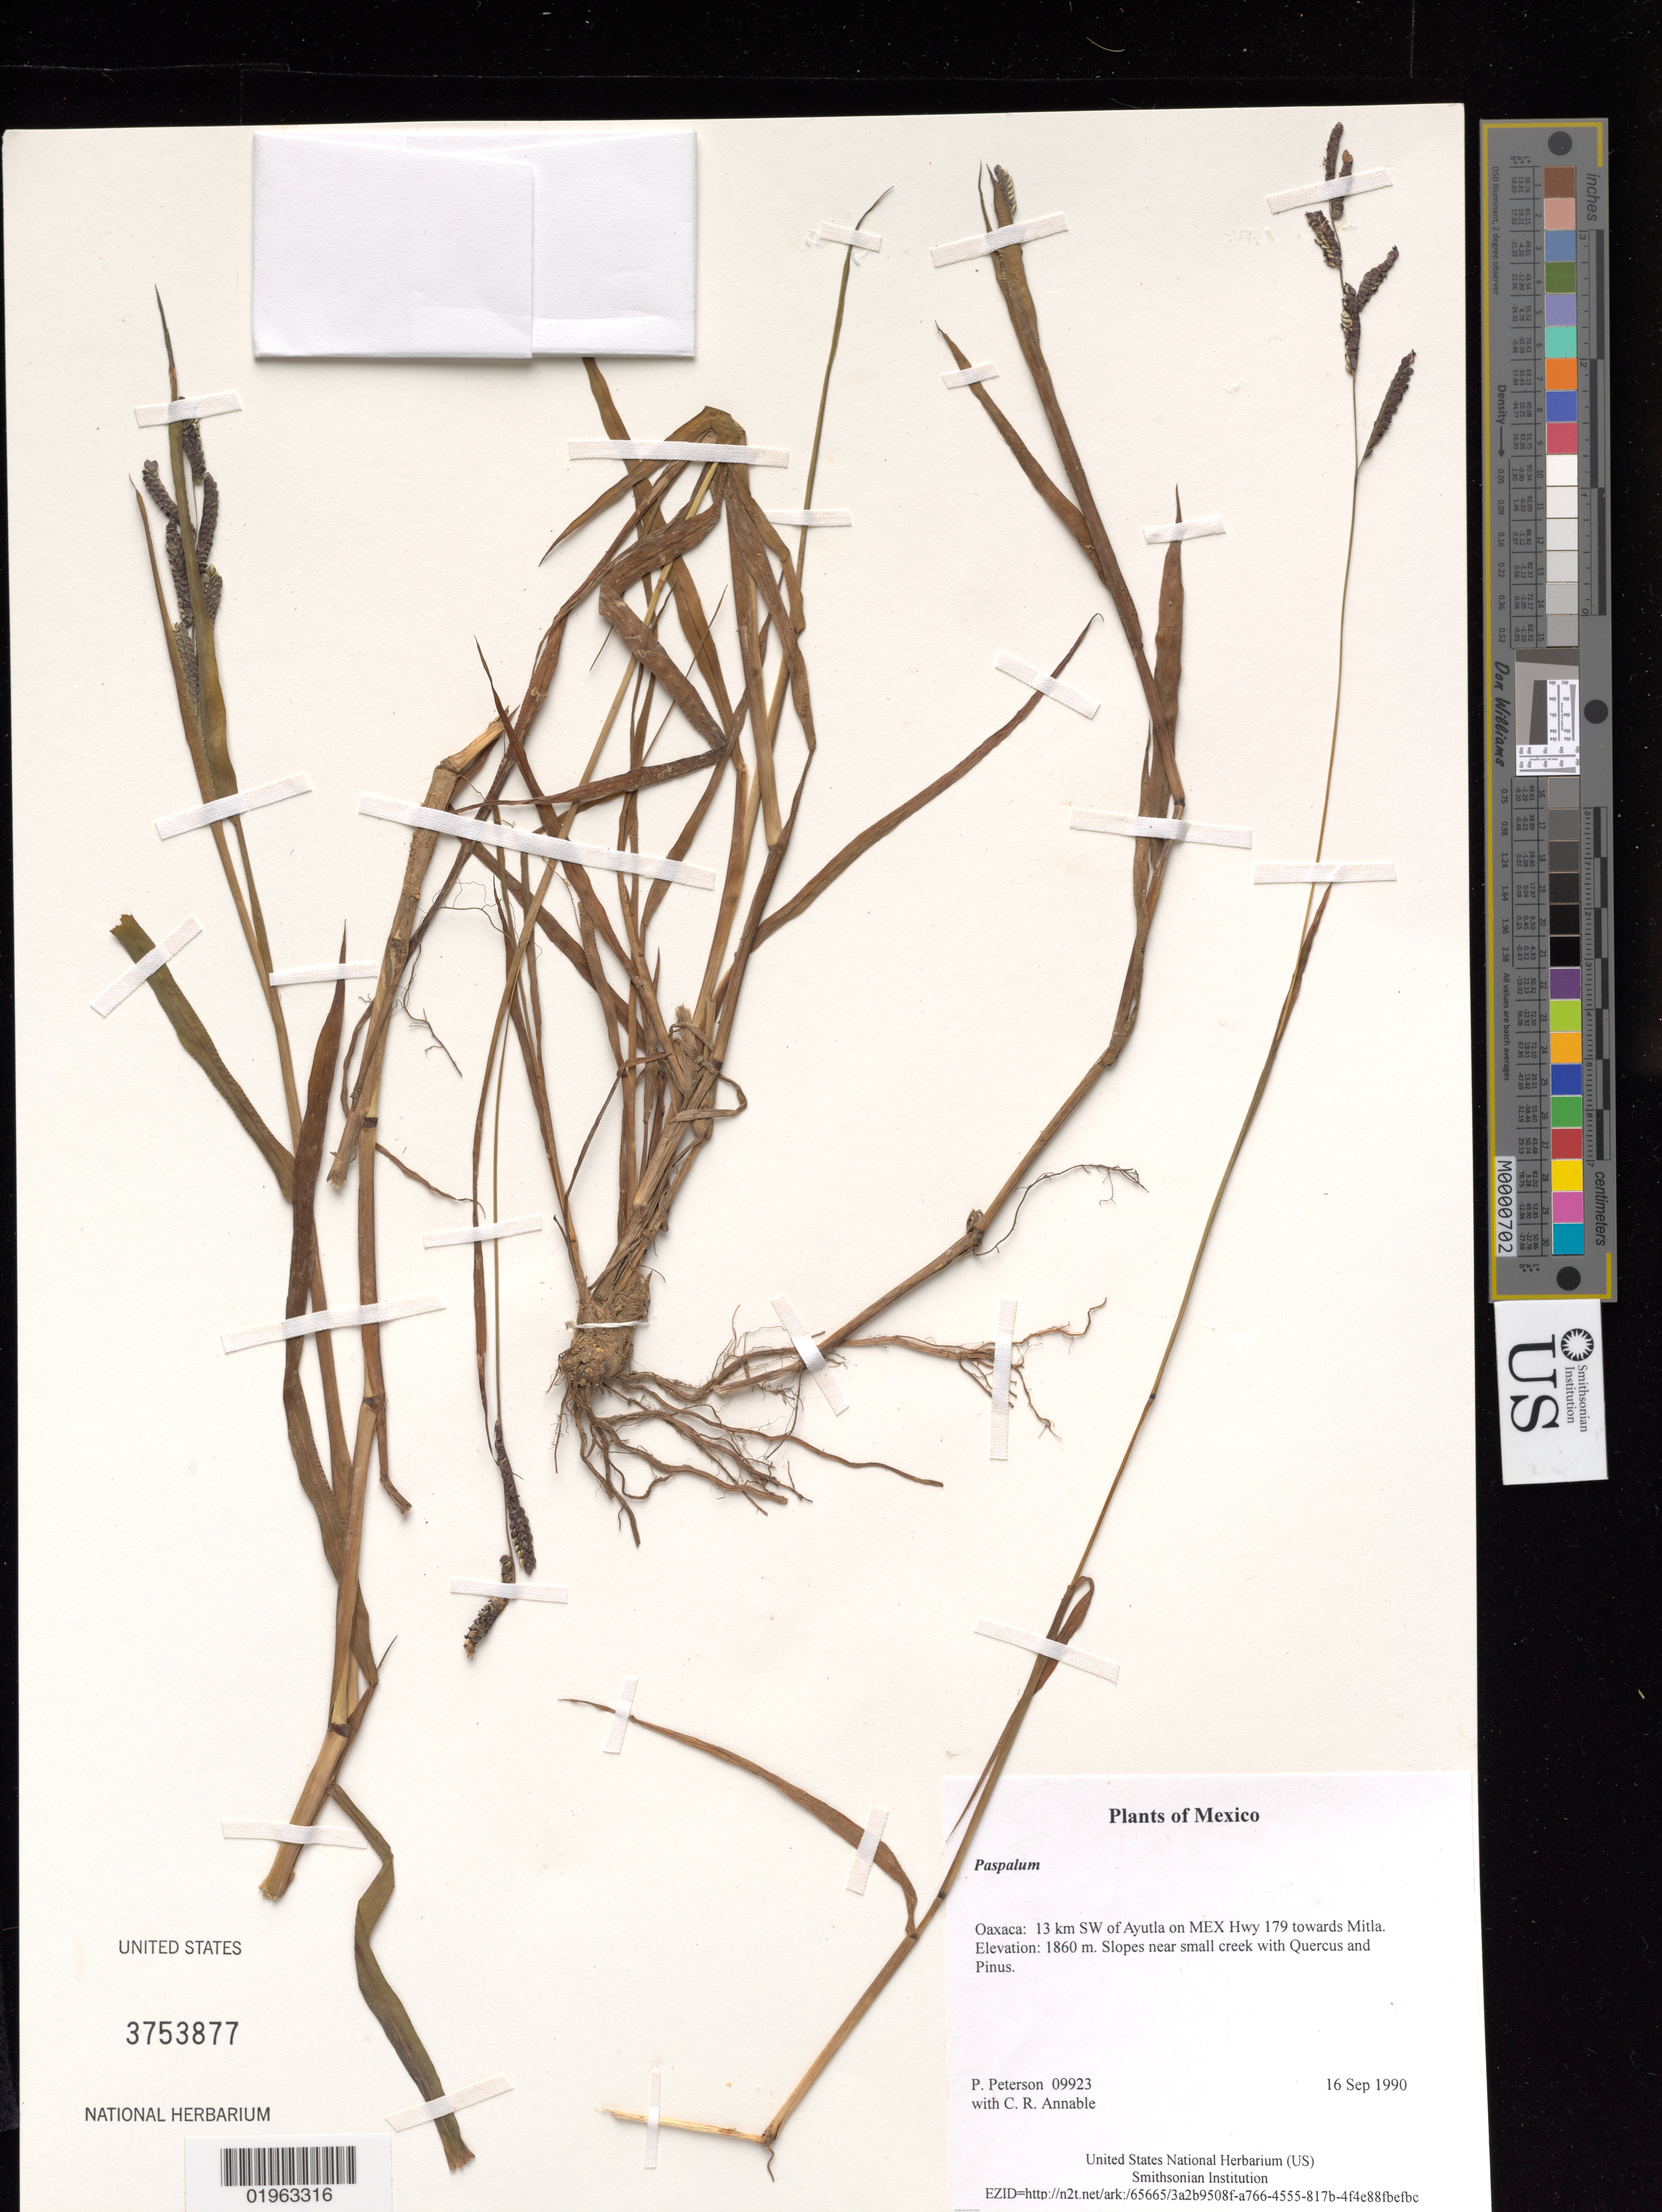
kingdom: Plantae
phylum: Tracheophyta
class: Liliopsida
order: Poales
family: Poaceae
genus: Paspalum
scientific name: Paspalum sp.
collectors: P. M. Peterson & C. R. Annable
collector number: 09923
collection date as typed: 16 Sep 1990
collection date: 1990-09-16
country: Mexico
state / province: Oaxaca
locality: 13 km SW of Ayutla on MEX Hwy 179 towards Mitla.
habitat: Slopes near small creek with Quercus and Pinus.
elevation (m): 1860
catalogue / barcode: US 3753877